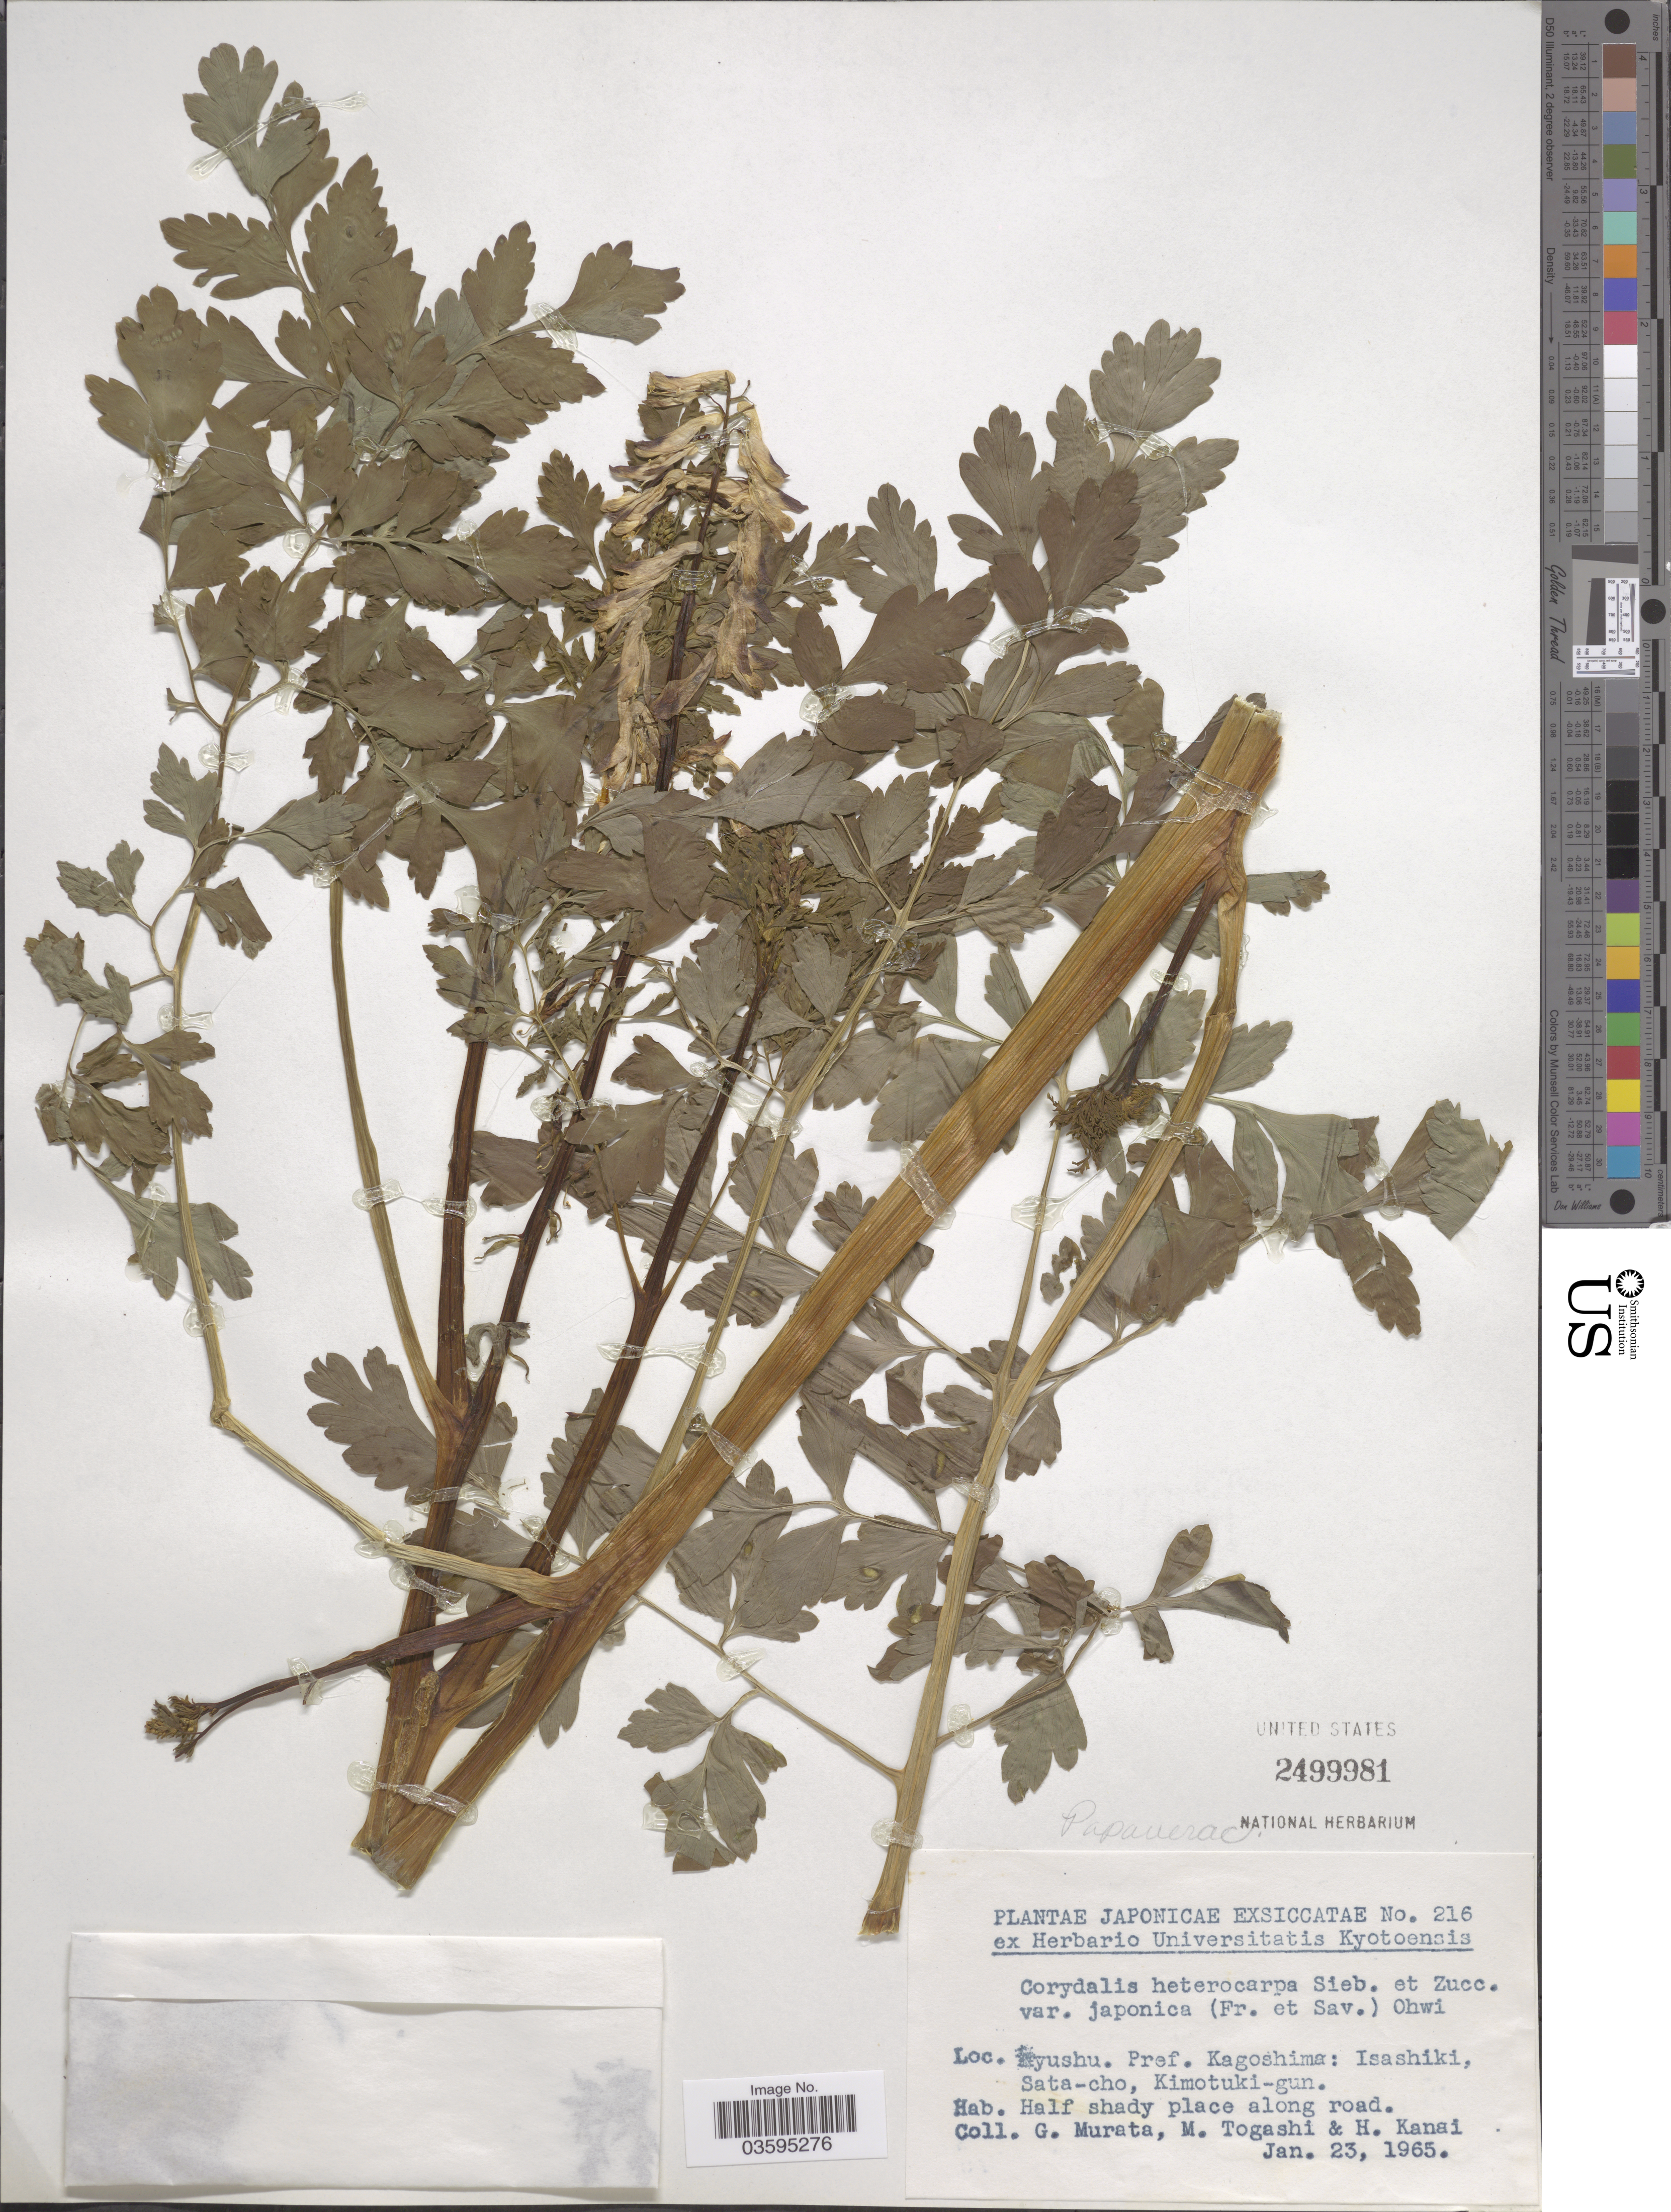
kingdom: Plantae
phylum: Tracheophyta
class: Magnoliopsida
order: Ranunculales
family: Papaveraceae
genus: Corydalis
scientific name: Corydalis heterocarpa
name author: Siebold & Zucc.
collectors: G. Murata, M. Togashi & H. Kanai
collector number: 216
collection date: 1965-01-23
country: Japan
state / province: Kagosima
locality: Kyushu. Pref. Kagoshima: Isashiki, Sata-cho, Kimotuki-gun.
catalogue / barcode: US 2499981